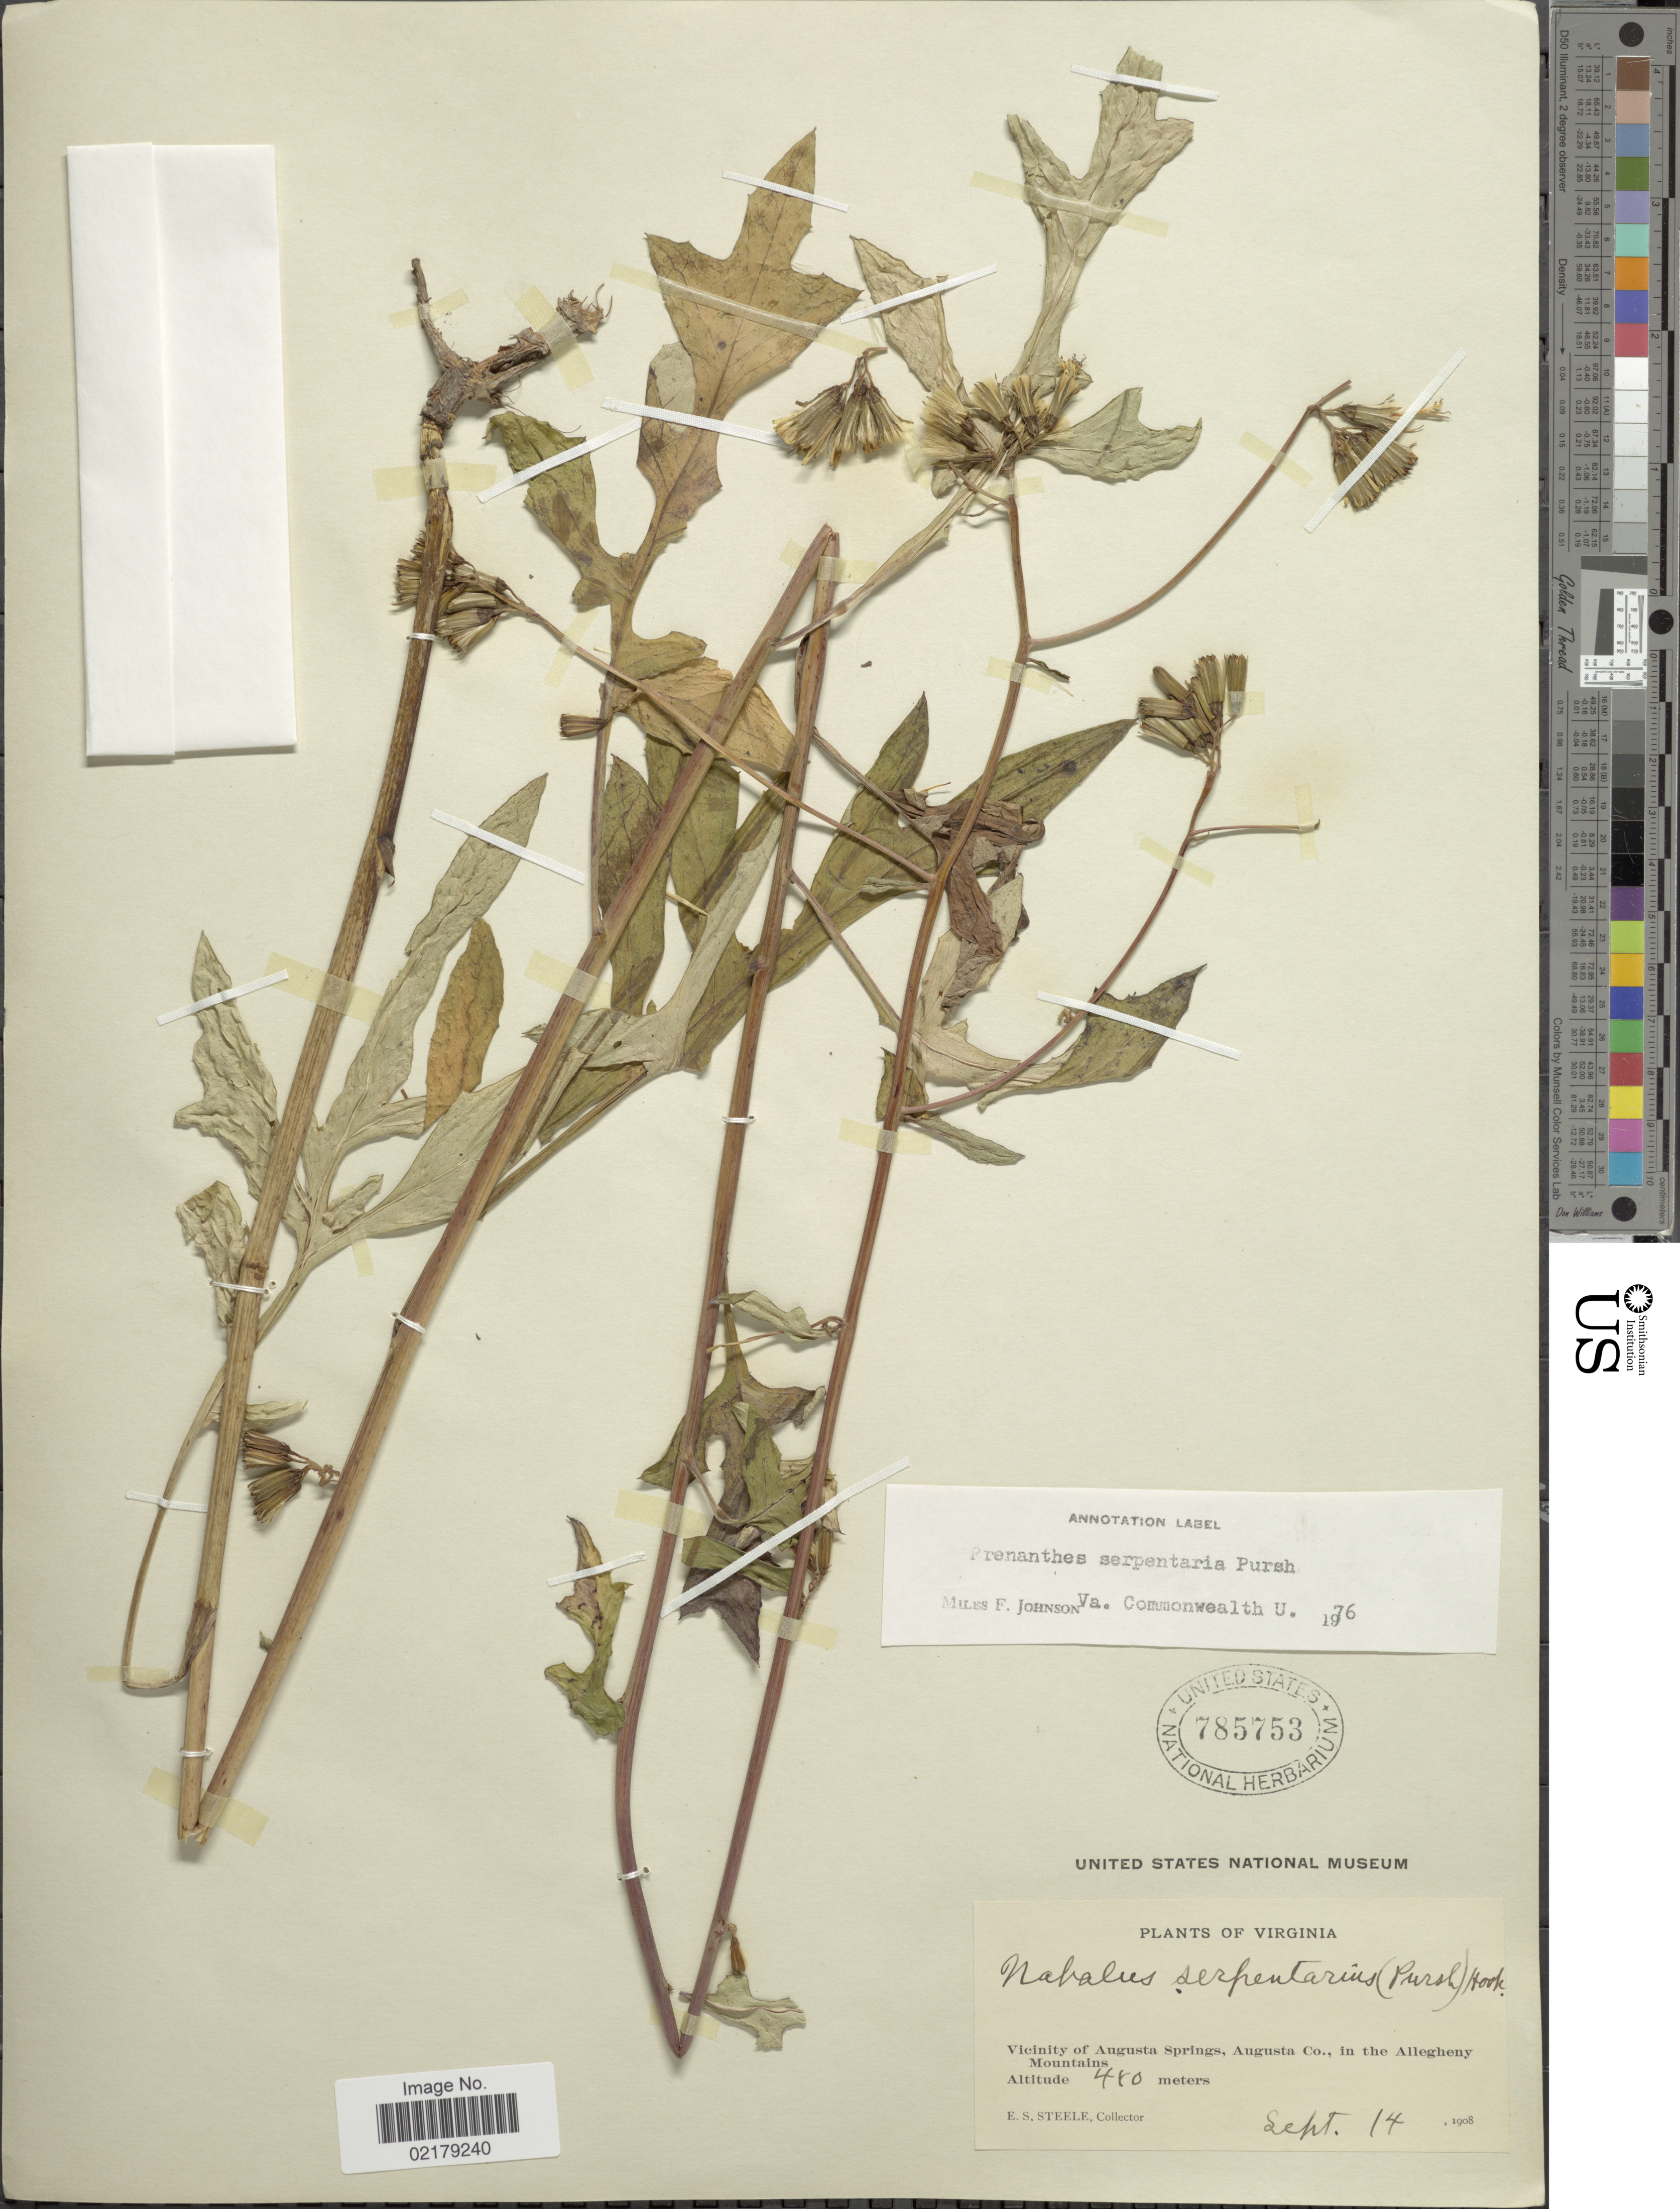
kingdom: Plantae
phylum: Tracheophyta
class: Magnoliopsida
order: Asterales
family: Asteraceae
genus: Nabalus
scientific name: Nabalus serpentarius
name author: (Pursh) Hook.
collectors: E. Steele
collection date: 1908-09-14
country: United States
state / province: Virginia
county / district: Augusta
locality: Vicinity of Augusta Springs, Augusta Co., in the Allegheny Mountains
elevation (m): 480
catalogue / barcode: US 785753